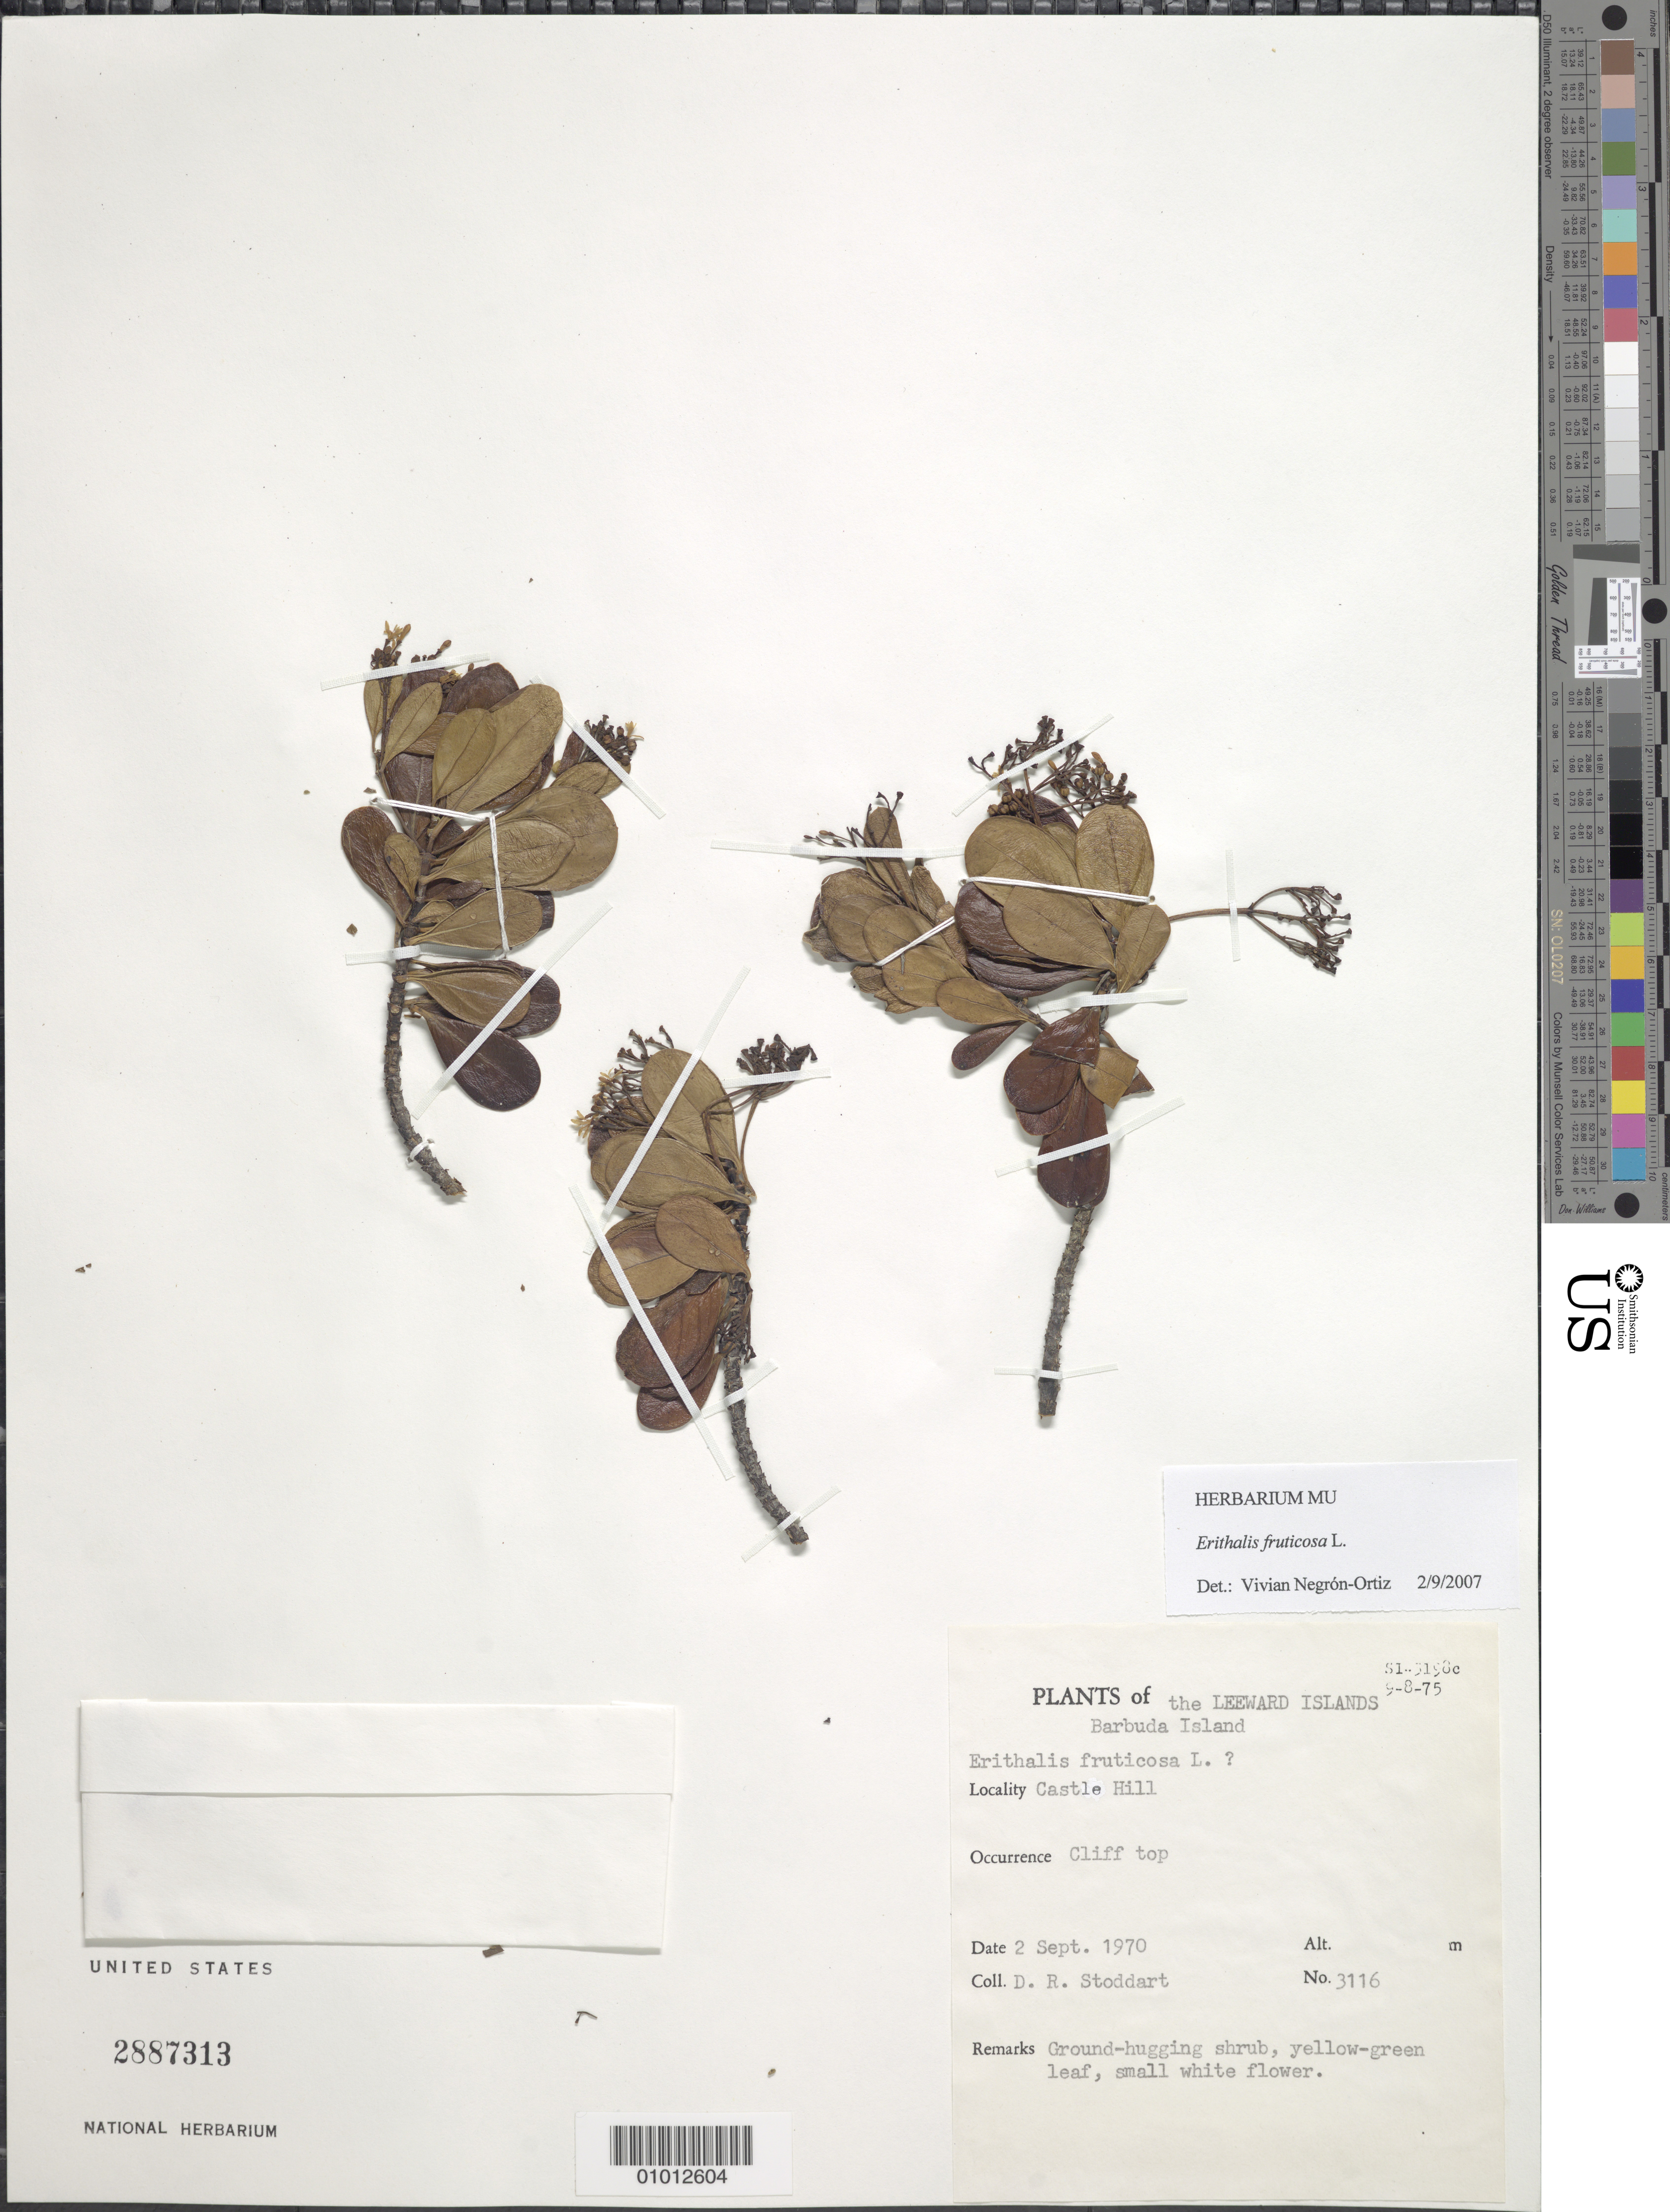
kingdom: Plantae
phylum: Tracheophyta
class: Magnoliopsida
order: Gentianales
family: Rubiaceae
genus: Erithalis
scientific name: Erithalis fruticosa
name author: L.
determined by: Negrón-Ortiz, V.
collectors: D. R. Stoddart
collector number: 3116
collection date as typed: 02 Sep 1970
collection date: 1970-09-02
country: Antigua and Barbuda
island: Barbuda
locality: Castle Hill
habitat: Cliff top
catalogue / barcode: US 2887313